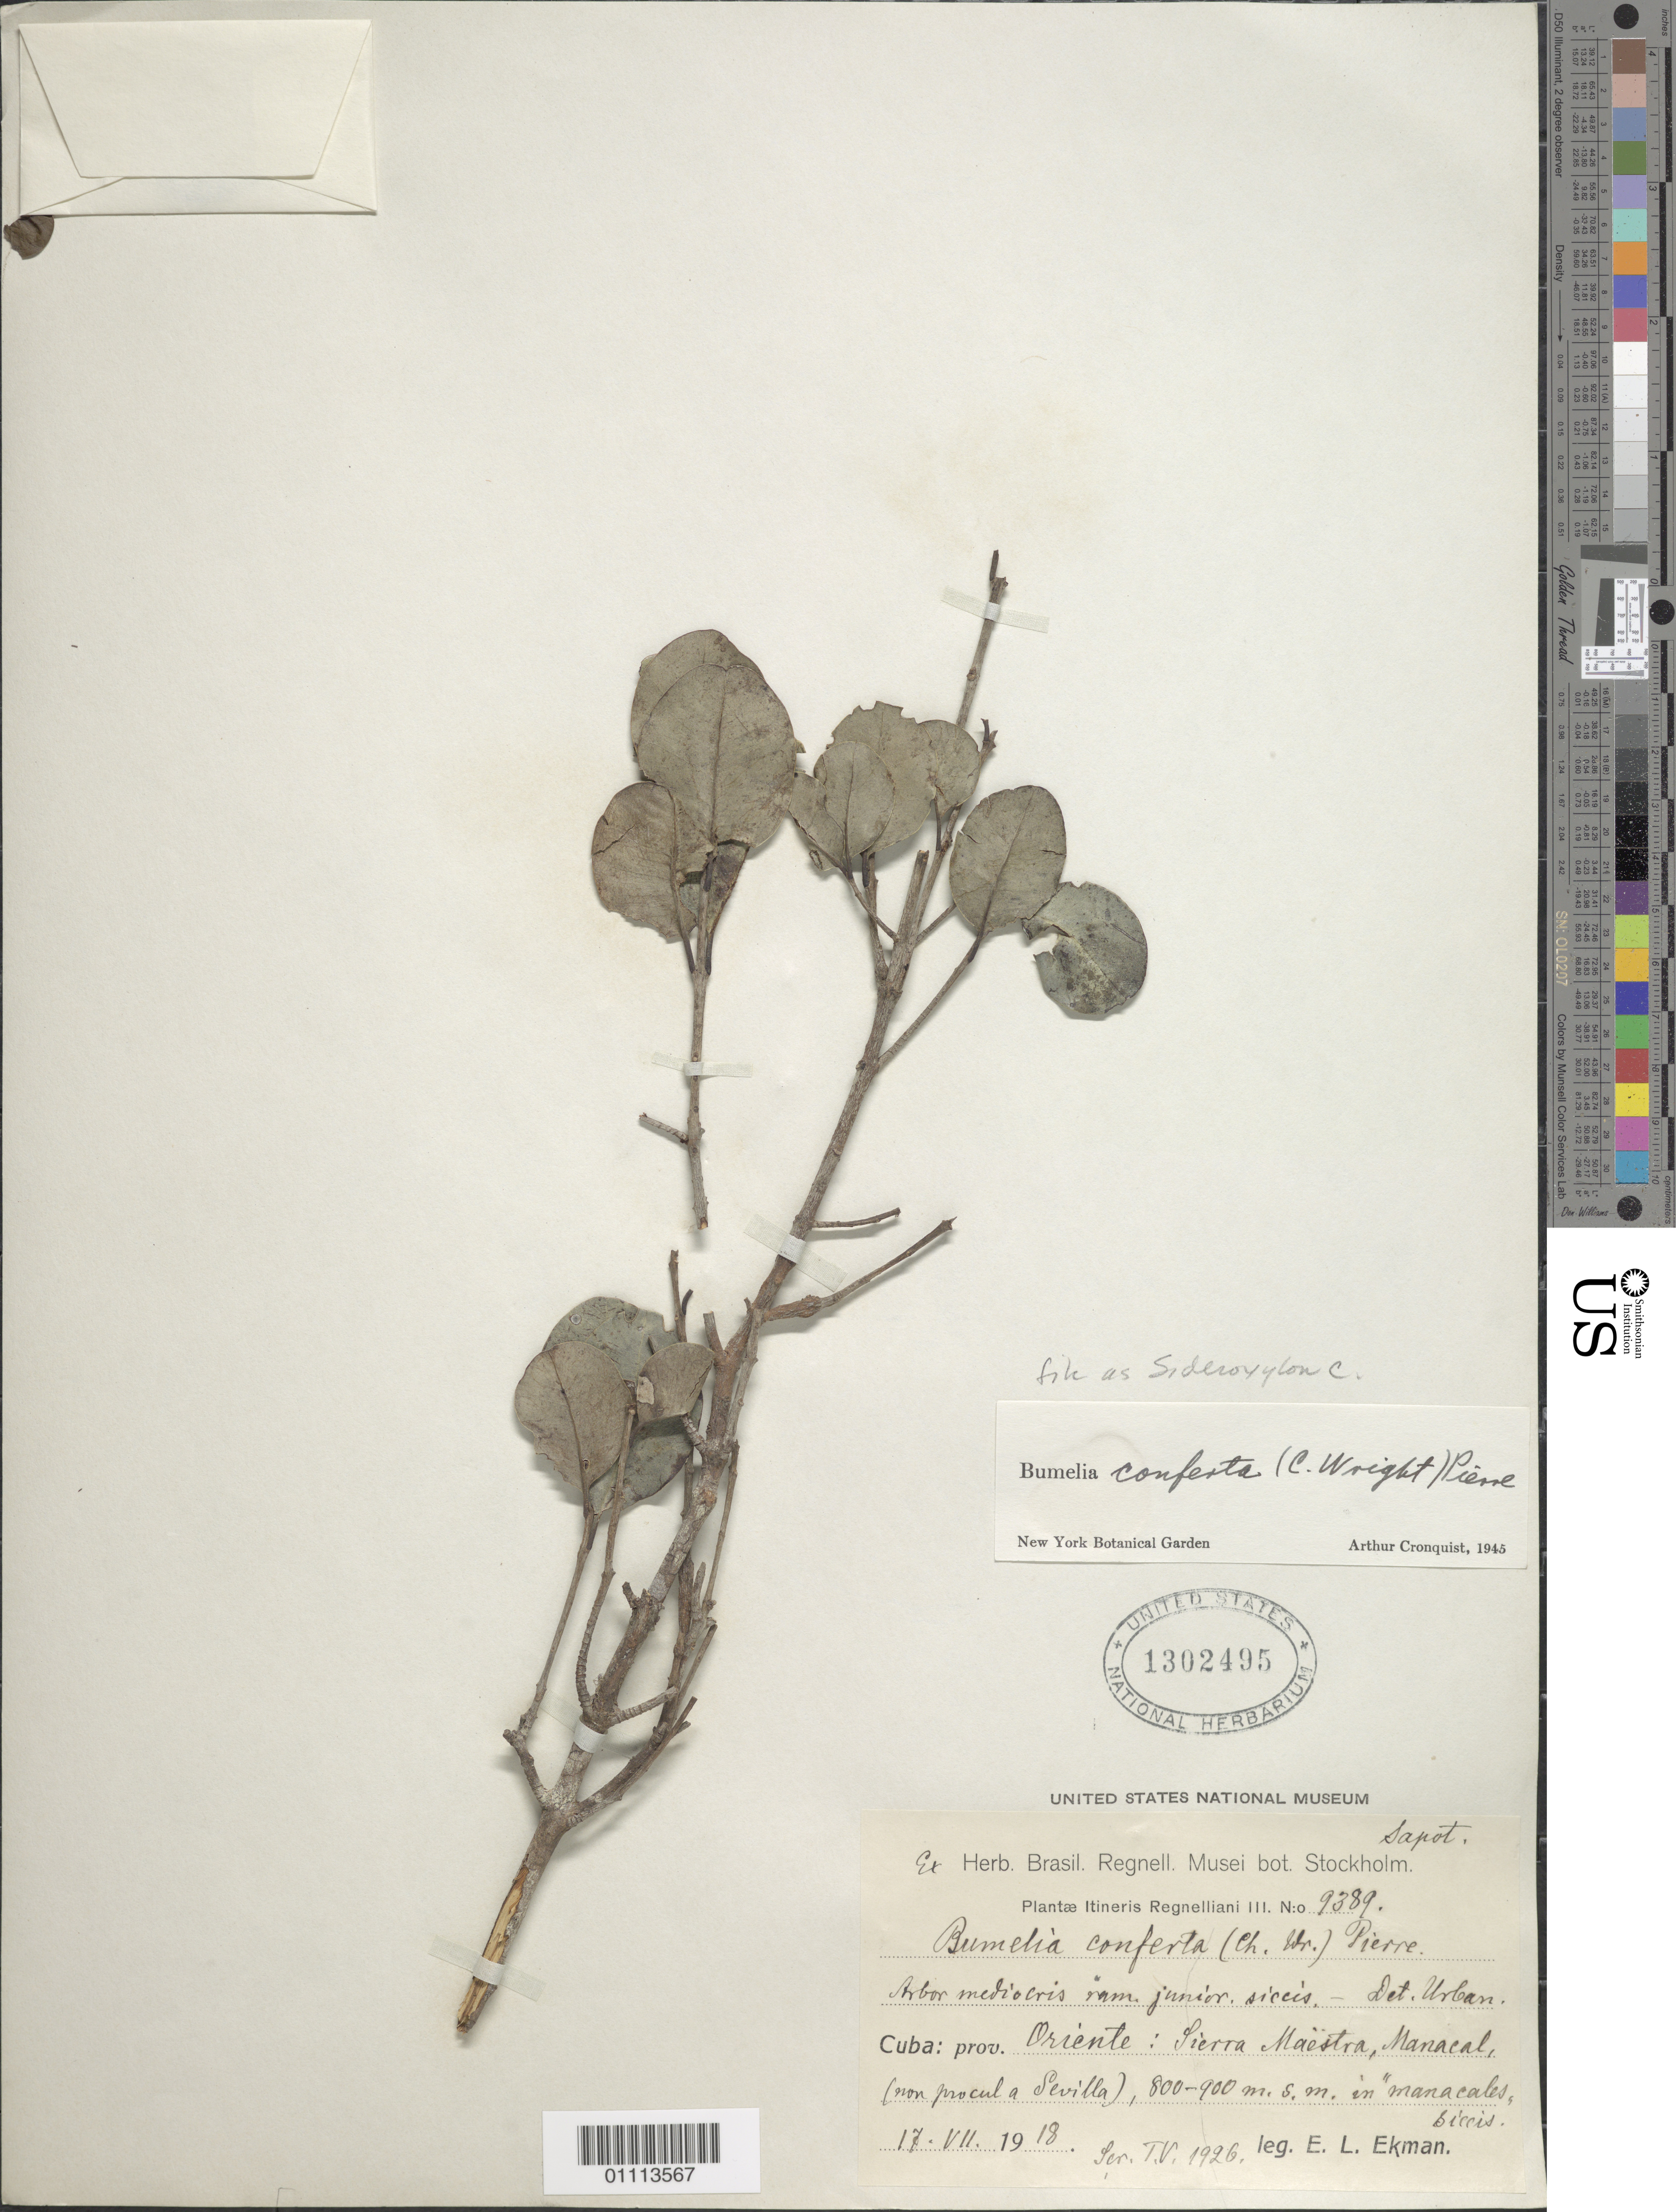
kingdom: Plantae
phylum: Tracheophyta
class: Magnoliopsida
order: Ericales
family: Sapotaceae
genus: Sideroxylon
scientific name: Sideroxylon confertum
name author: C. Wright in Sauvalle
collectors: E. L. Ekman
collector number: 9389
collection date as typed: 17 Jul 1918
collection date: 1918-07-17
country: Cuba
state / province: Oriente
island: Cuba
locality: Sierra Maestra, Manacal (non porcul a Sevilla)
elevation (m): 800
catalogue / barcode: US 1302495